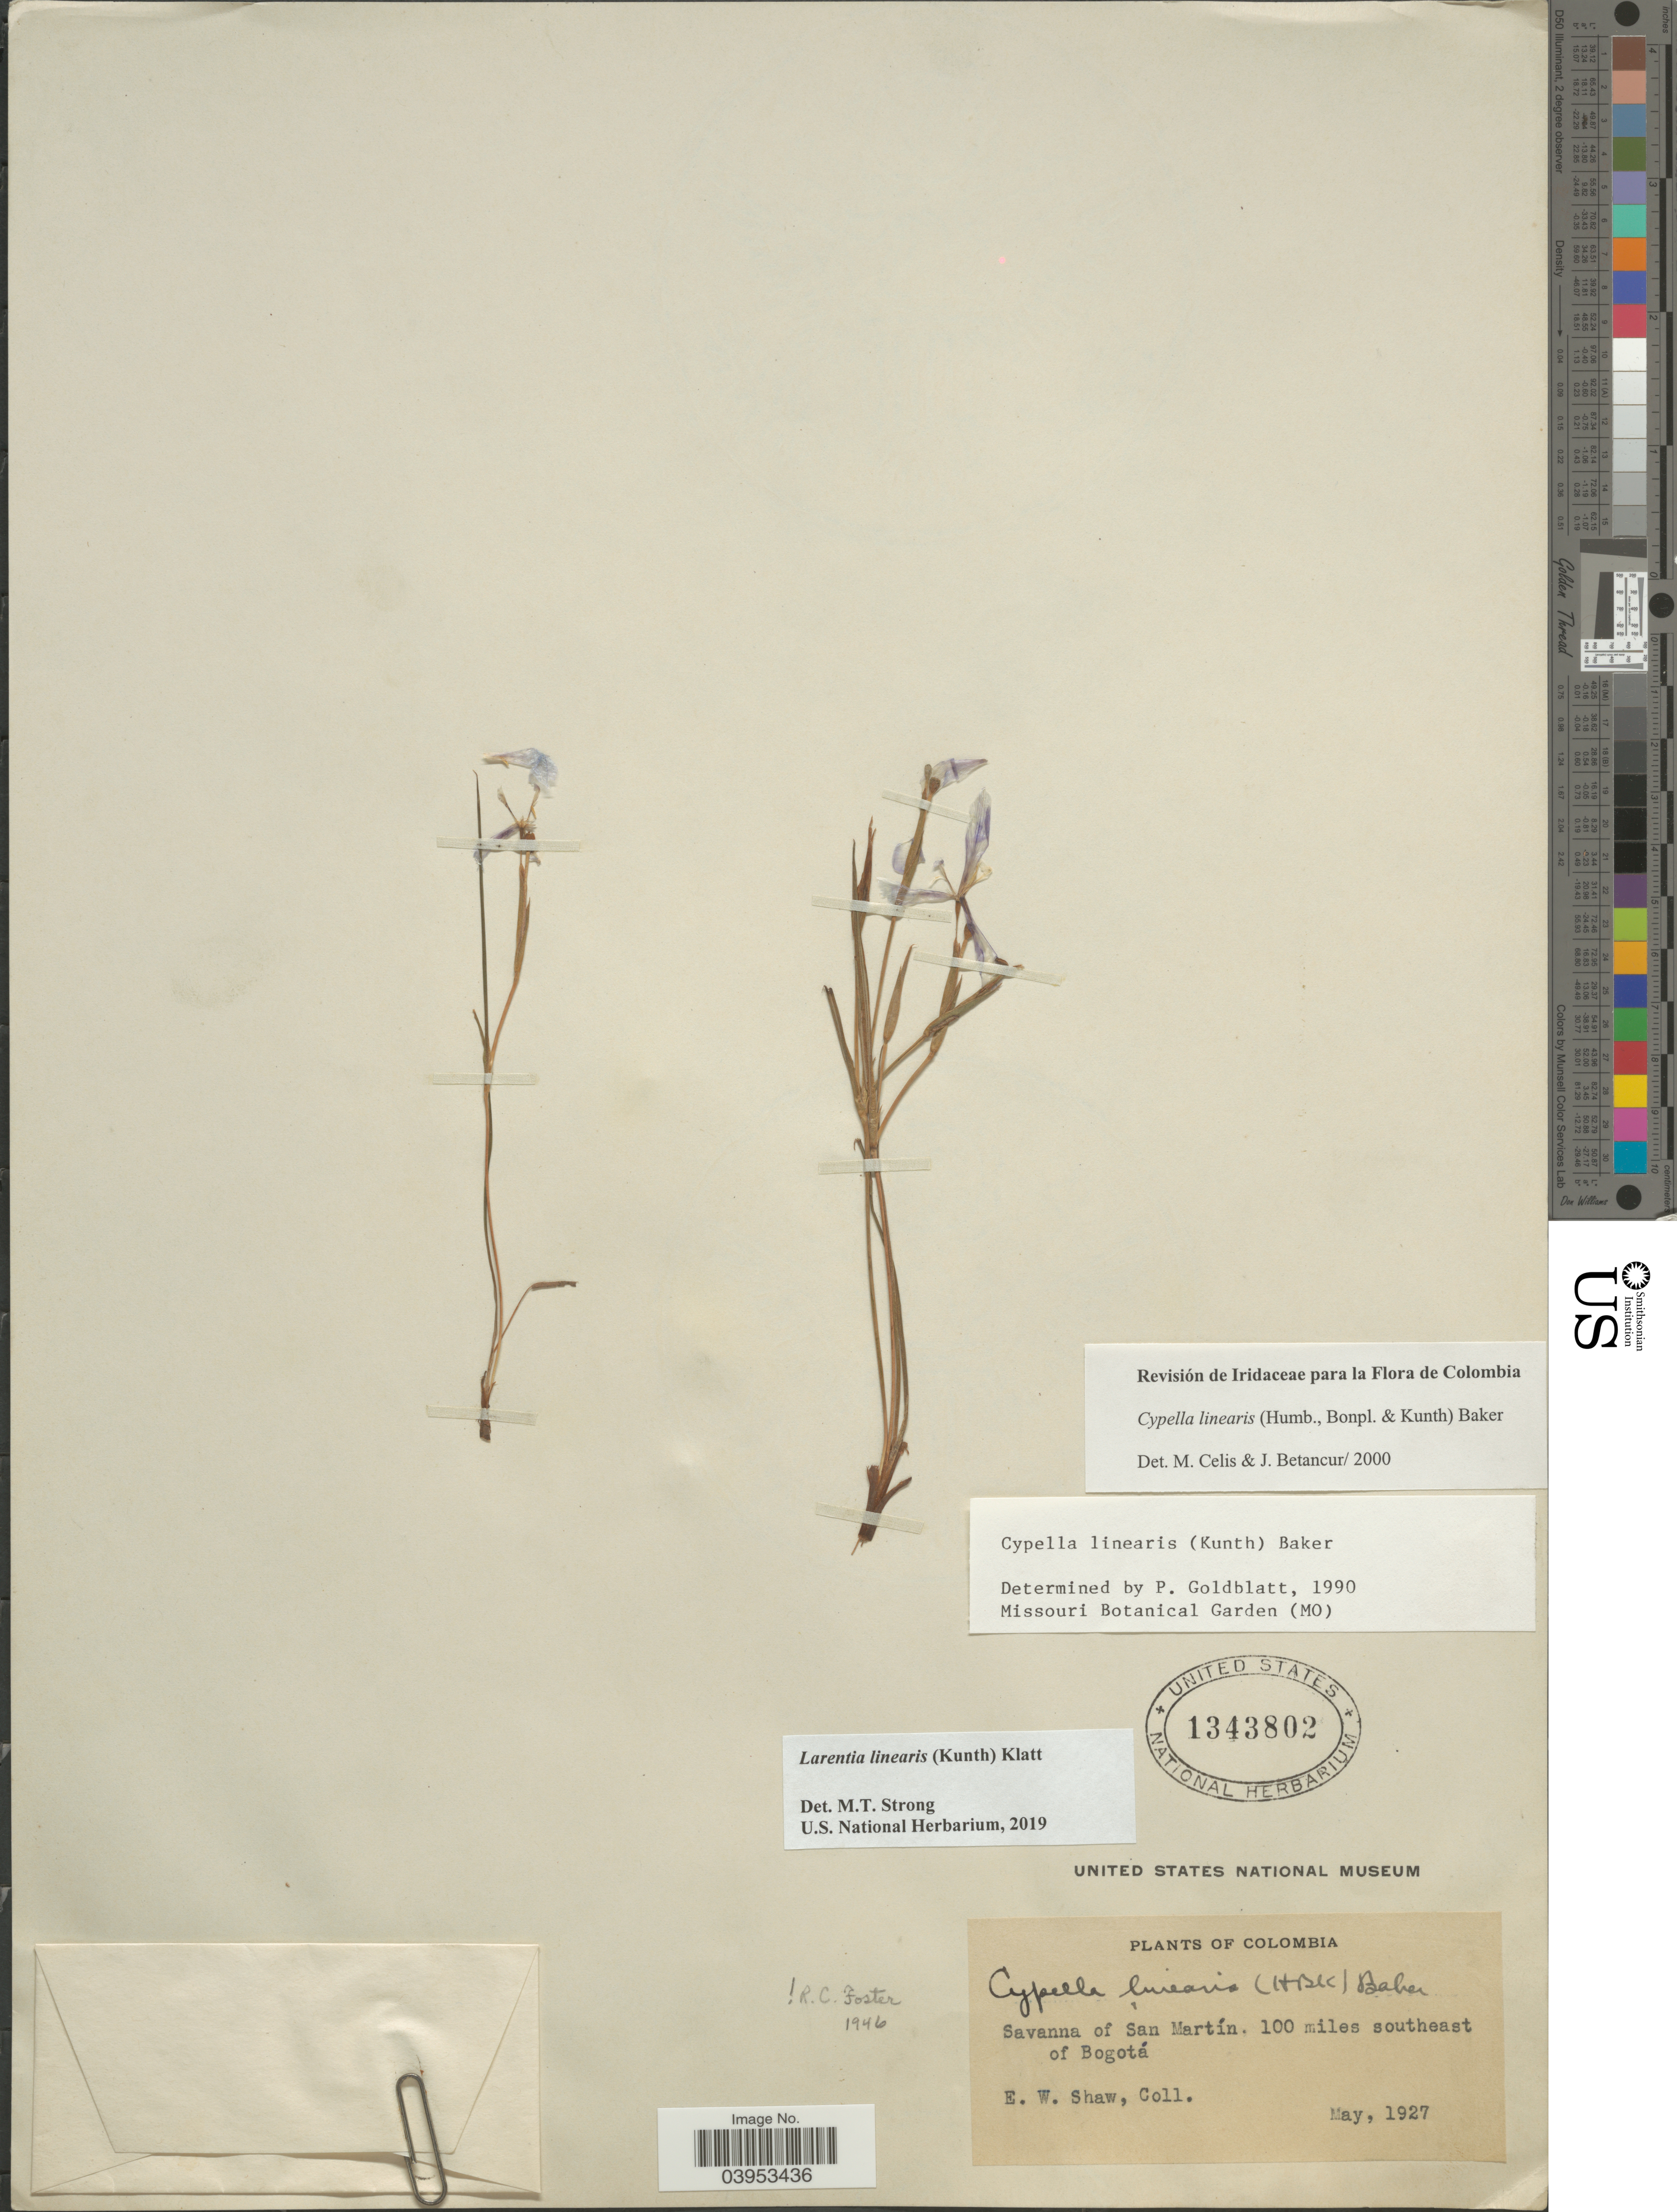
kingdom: Plantae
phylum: Tracheophyta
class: Liliopsida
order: Asparagales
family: Iridaceae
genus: Larentia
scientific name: Larentia linearis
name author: (Kunth) Klatt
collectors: E. W. Shaw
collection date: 1927-05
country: Colombia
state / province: Bogota D.C.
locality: Savanna of San Martín. 100 miles southeast of Bogotá.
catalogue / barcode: US 1343802